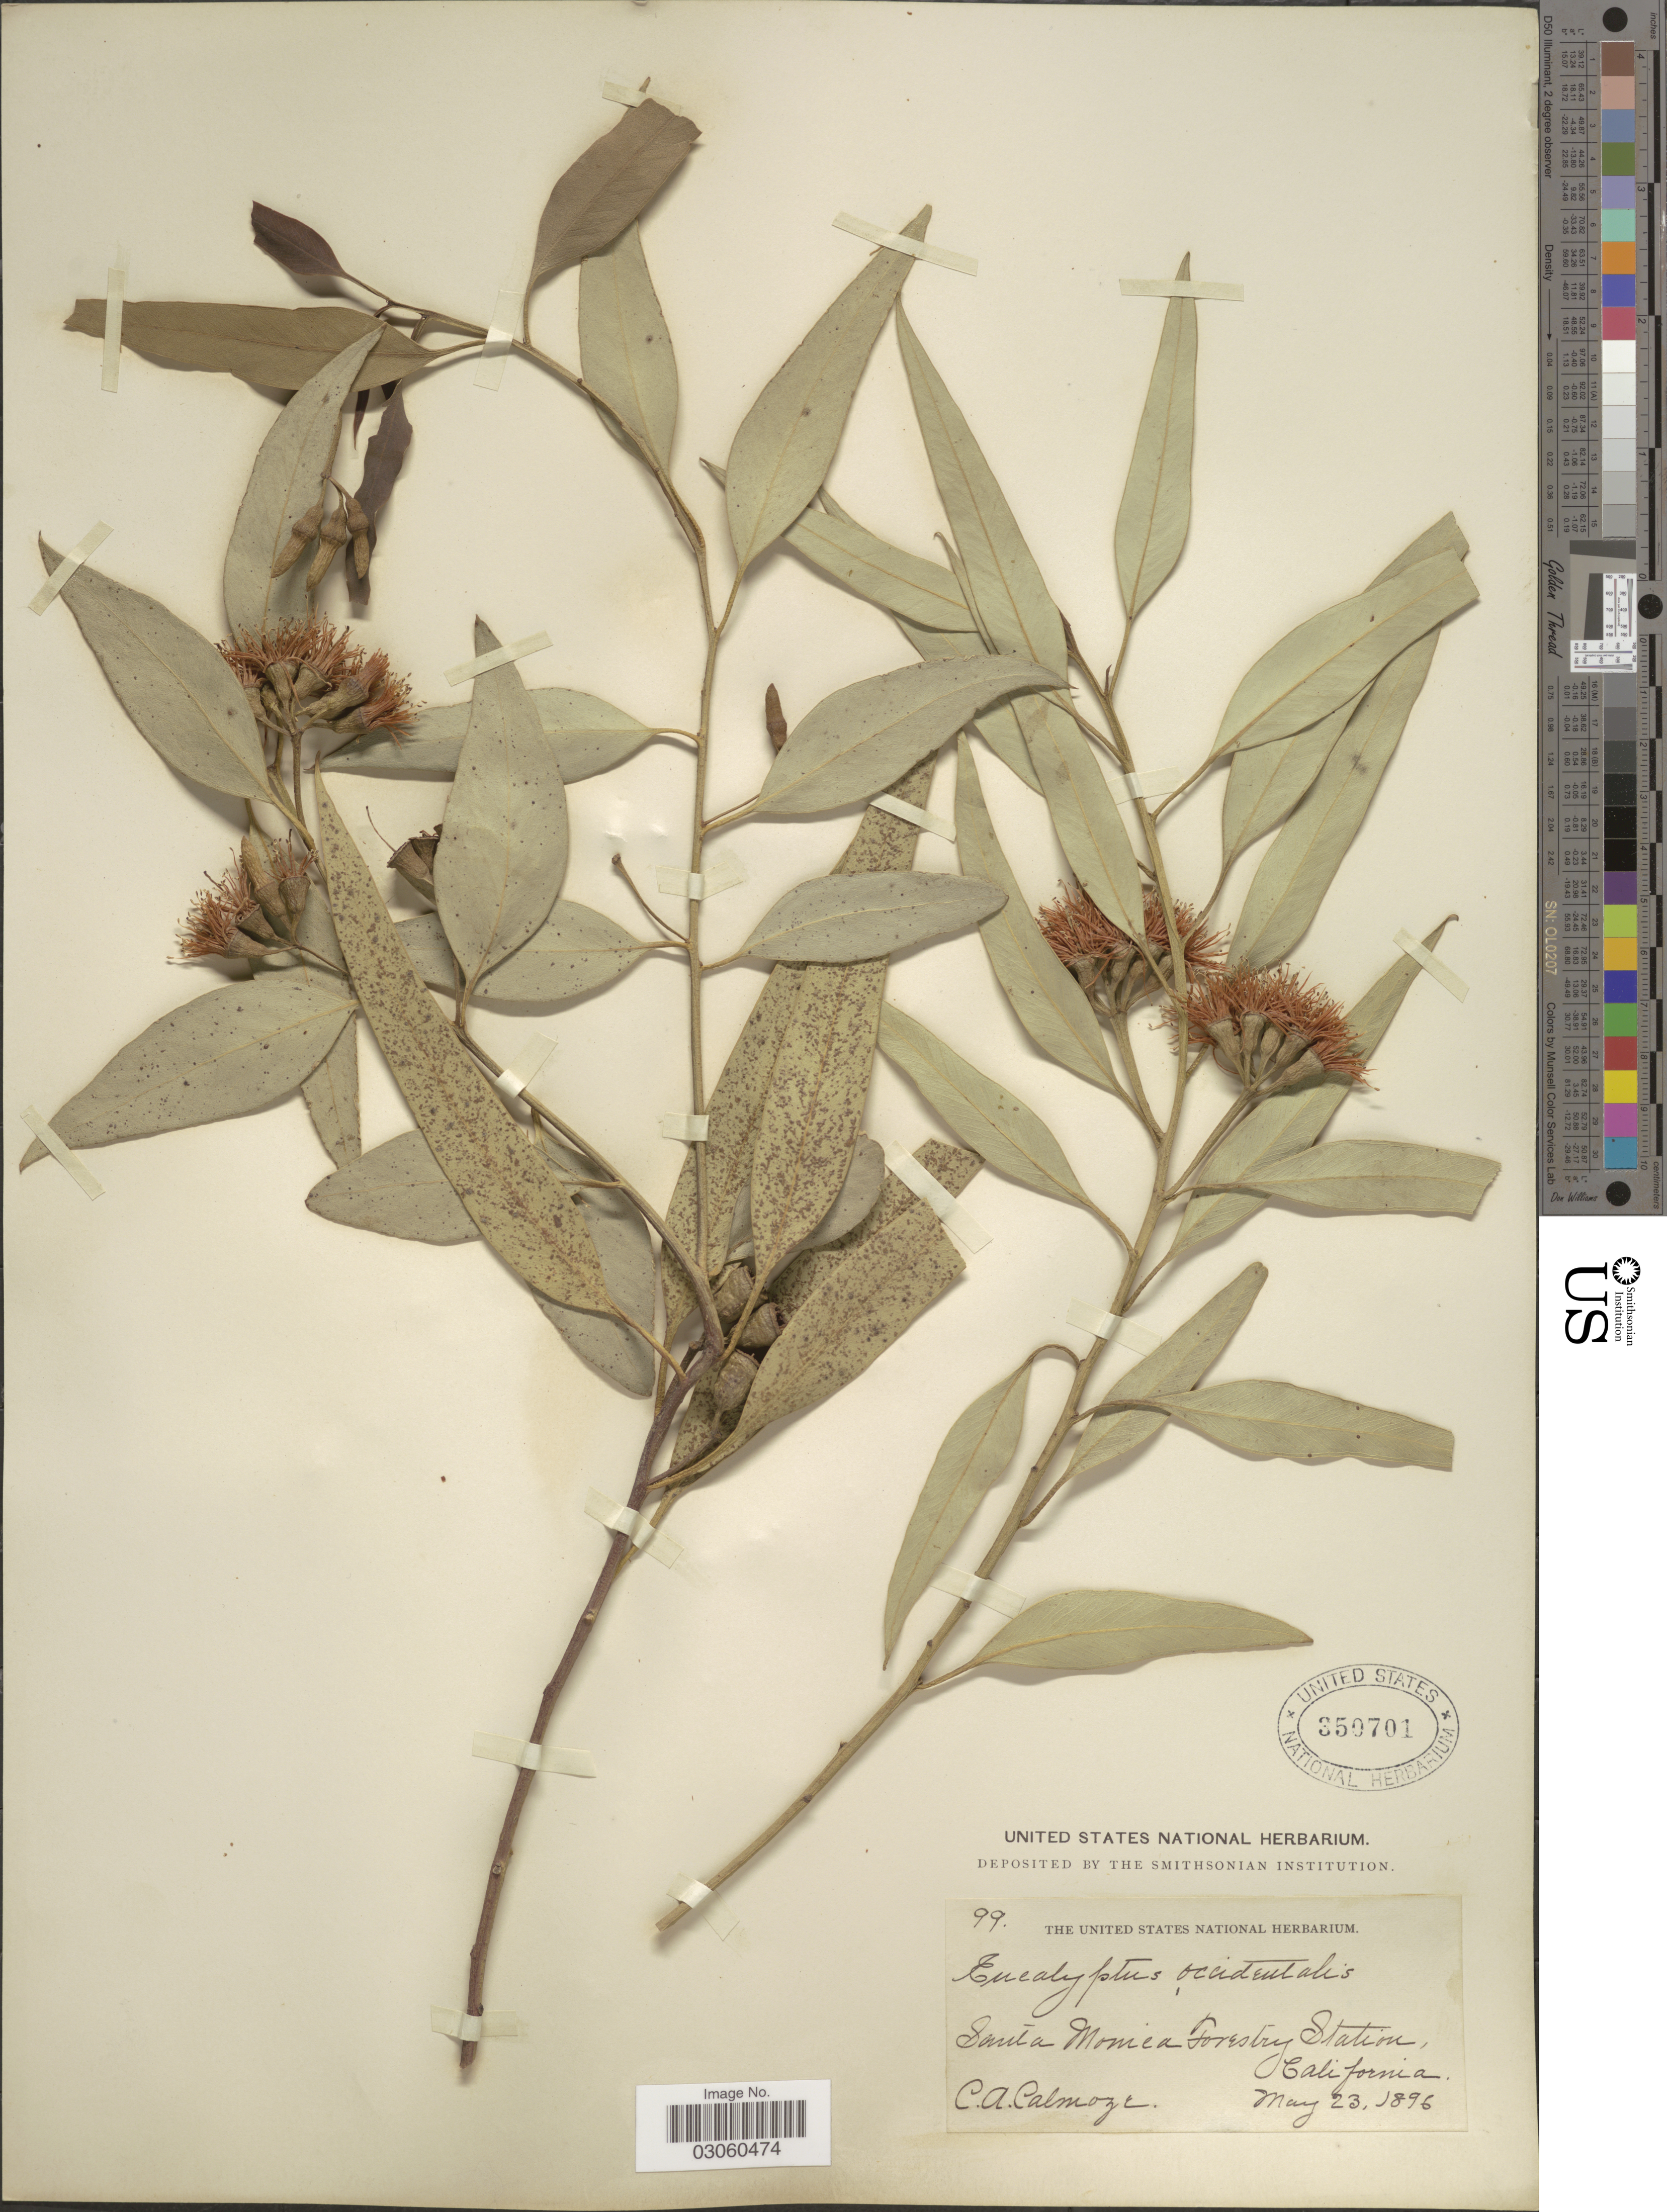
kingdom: Plantae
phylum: Tracheophyta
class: Magnoliopsida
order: Myrtales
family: Myrtaceae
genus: Eucalyptus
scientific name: Eucalyptus occidentalis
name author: Endl.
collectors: C.A. Calmoze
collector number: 99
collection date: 1896-05-23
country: United States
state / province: California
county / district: Los Angeles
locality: Santa Monica Forestry Station.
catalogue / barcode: US 350701